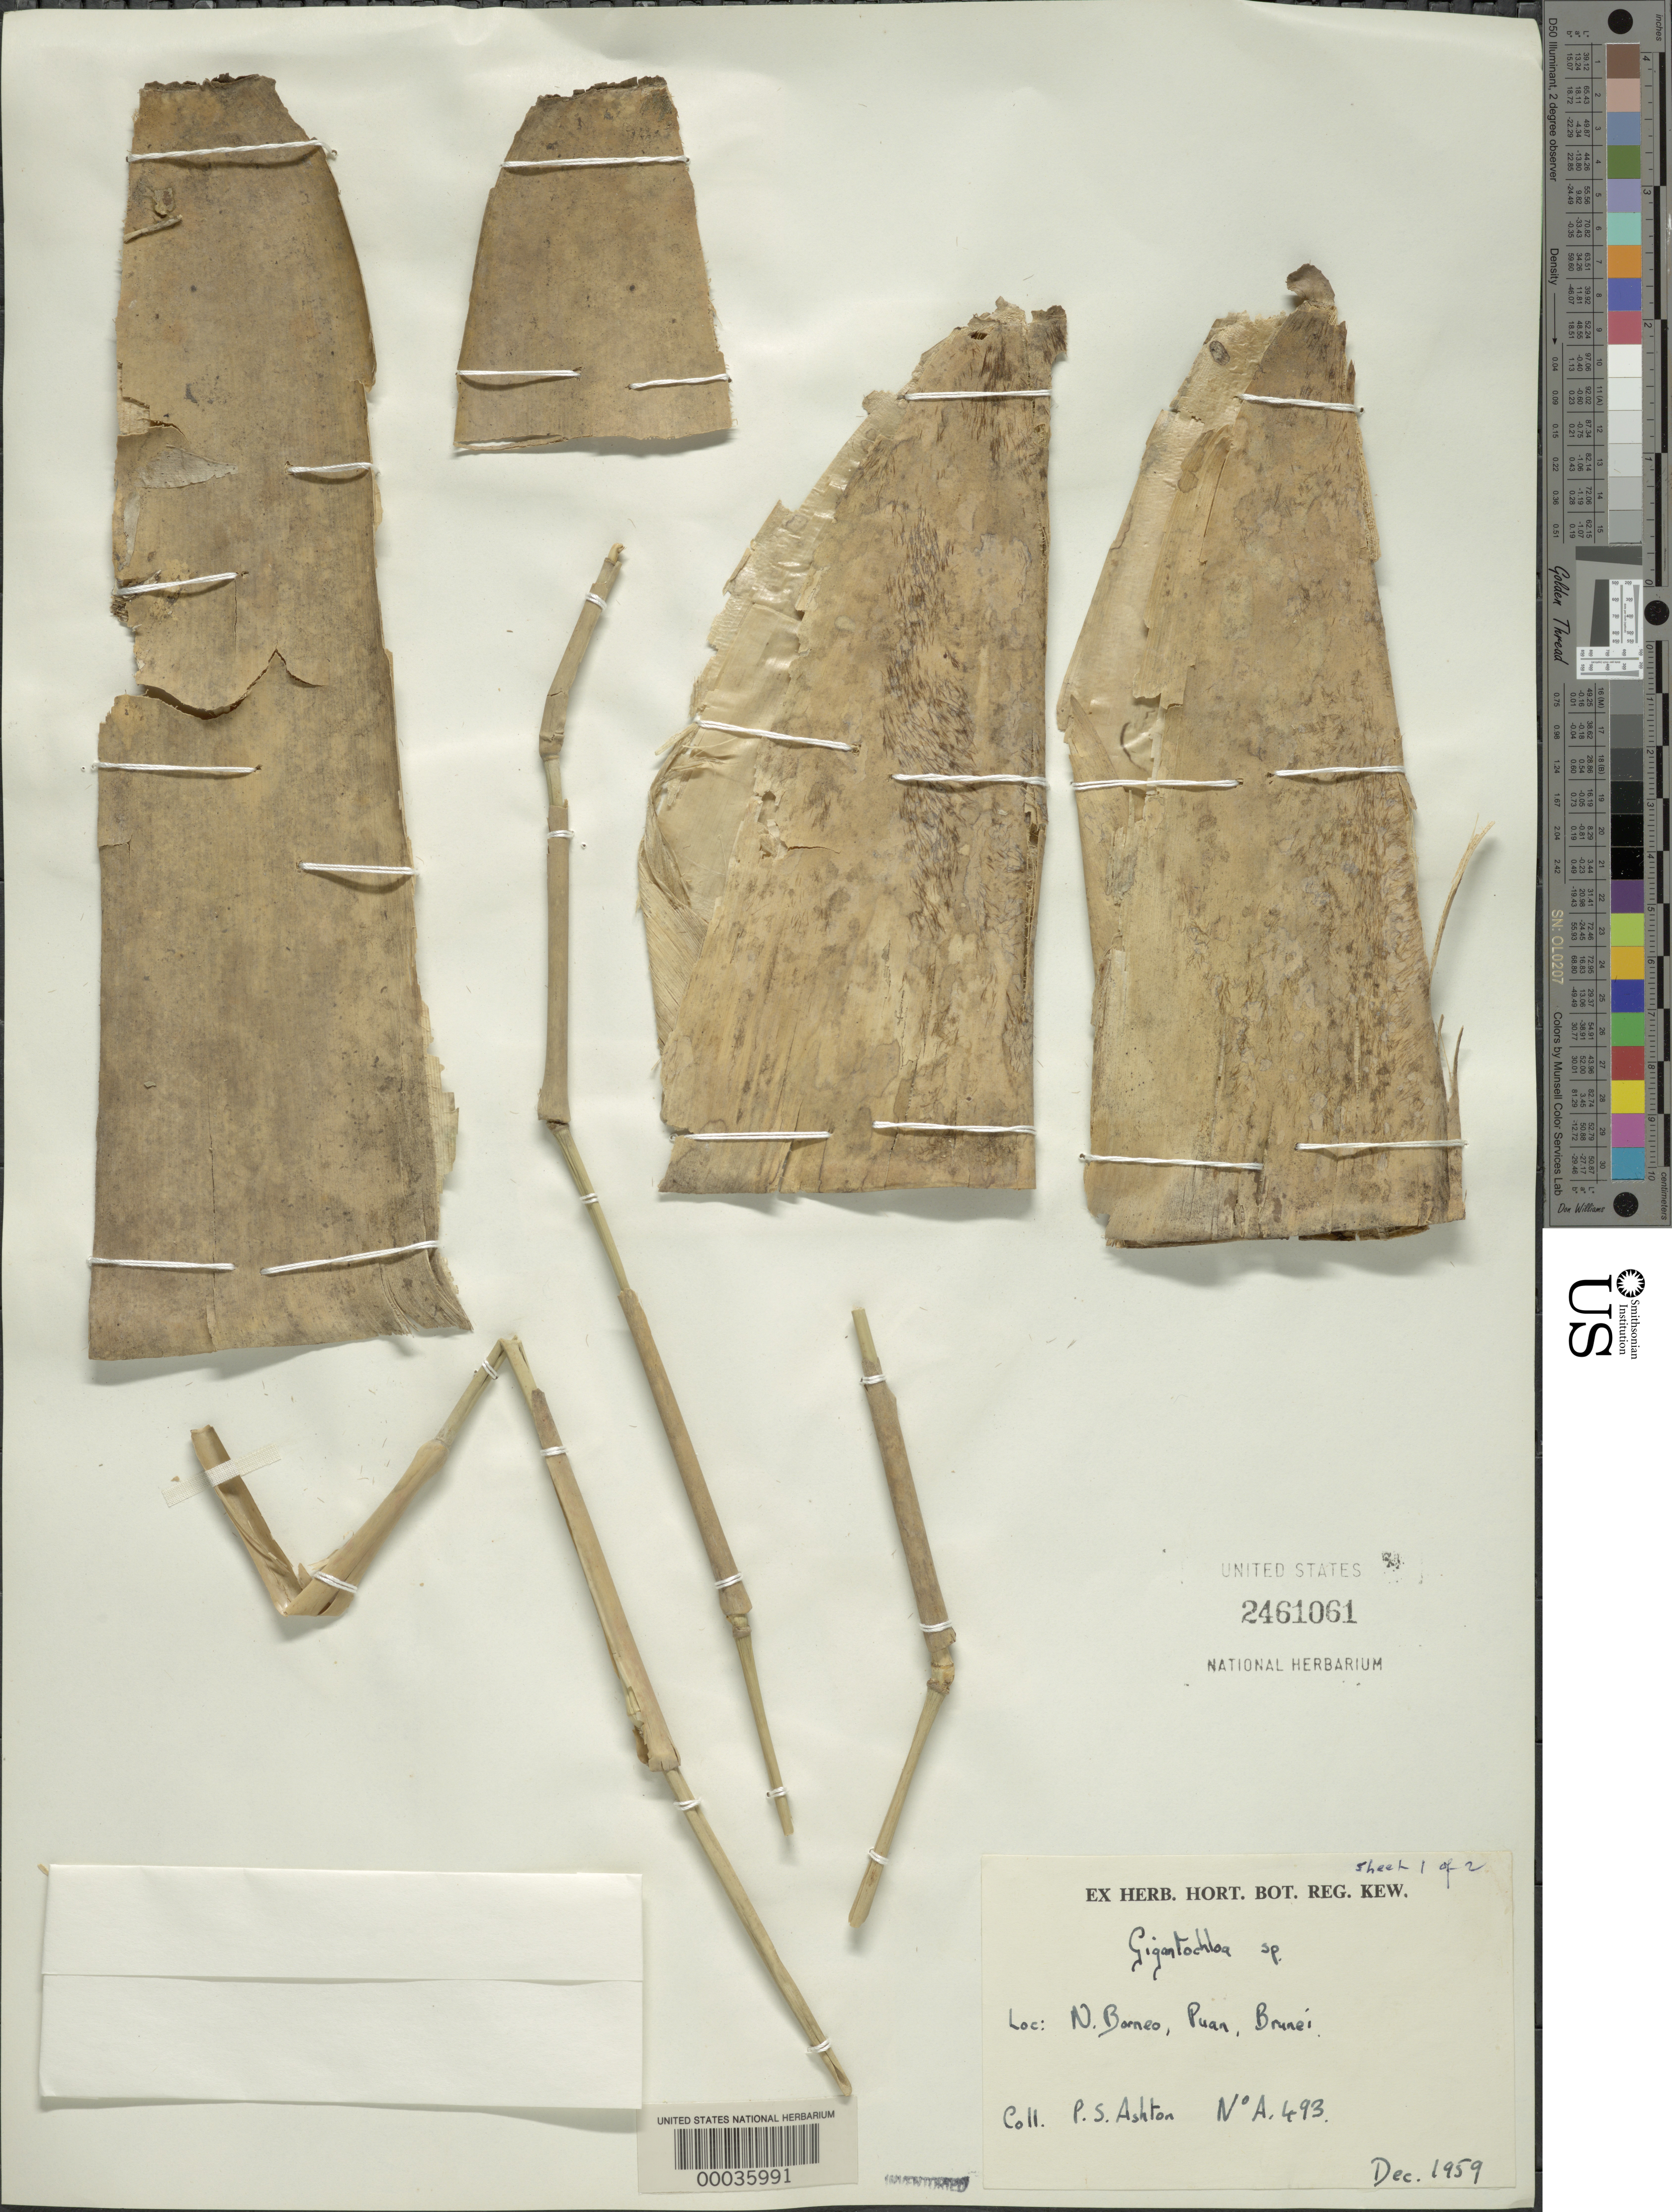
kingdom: Plantae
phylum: Tracheophyta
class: Liliopsida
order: Poales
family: Poaceae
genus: Dendrocalamus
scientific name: Dendrocalamus sp.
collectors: P. S. Ashton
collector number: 493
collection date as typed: Dec 1959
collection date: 1959-12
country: Brunei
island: Borneo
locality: Puan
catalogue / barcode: US 2461061